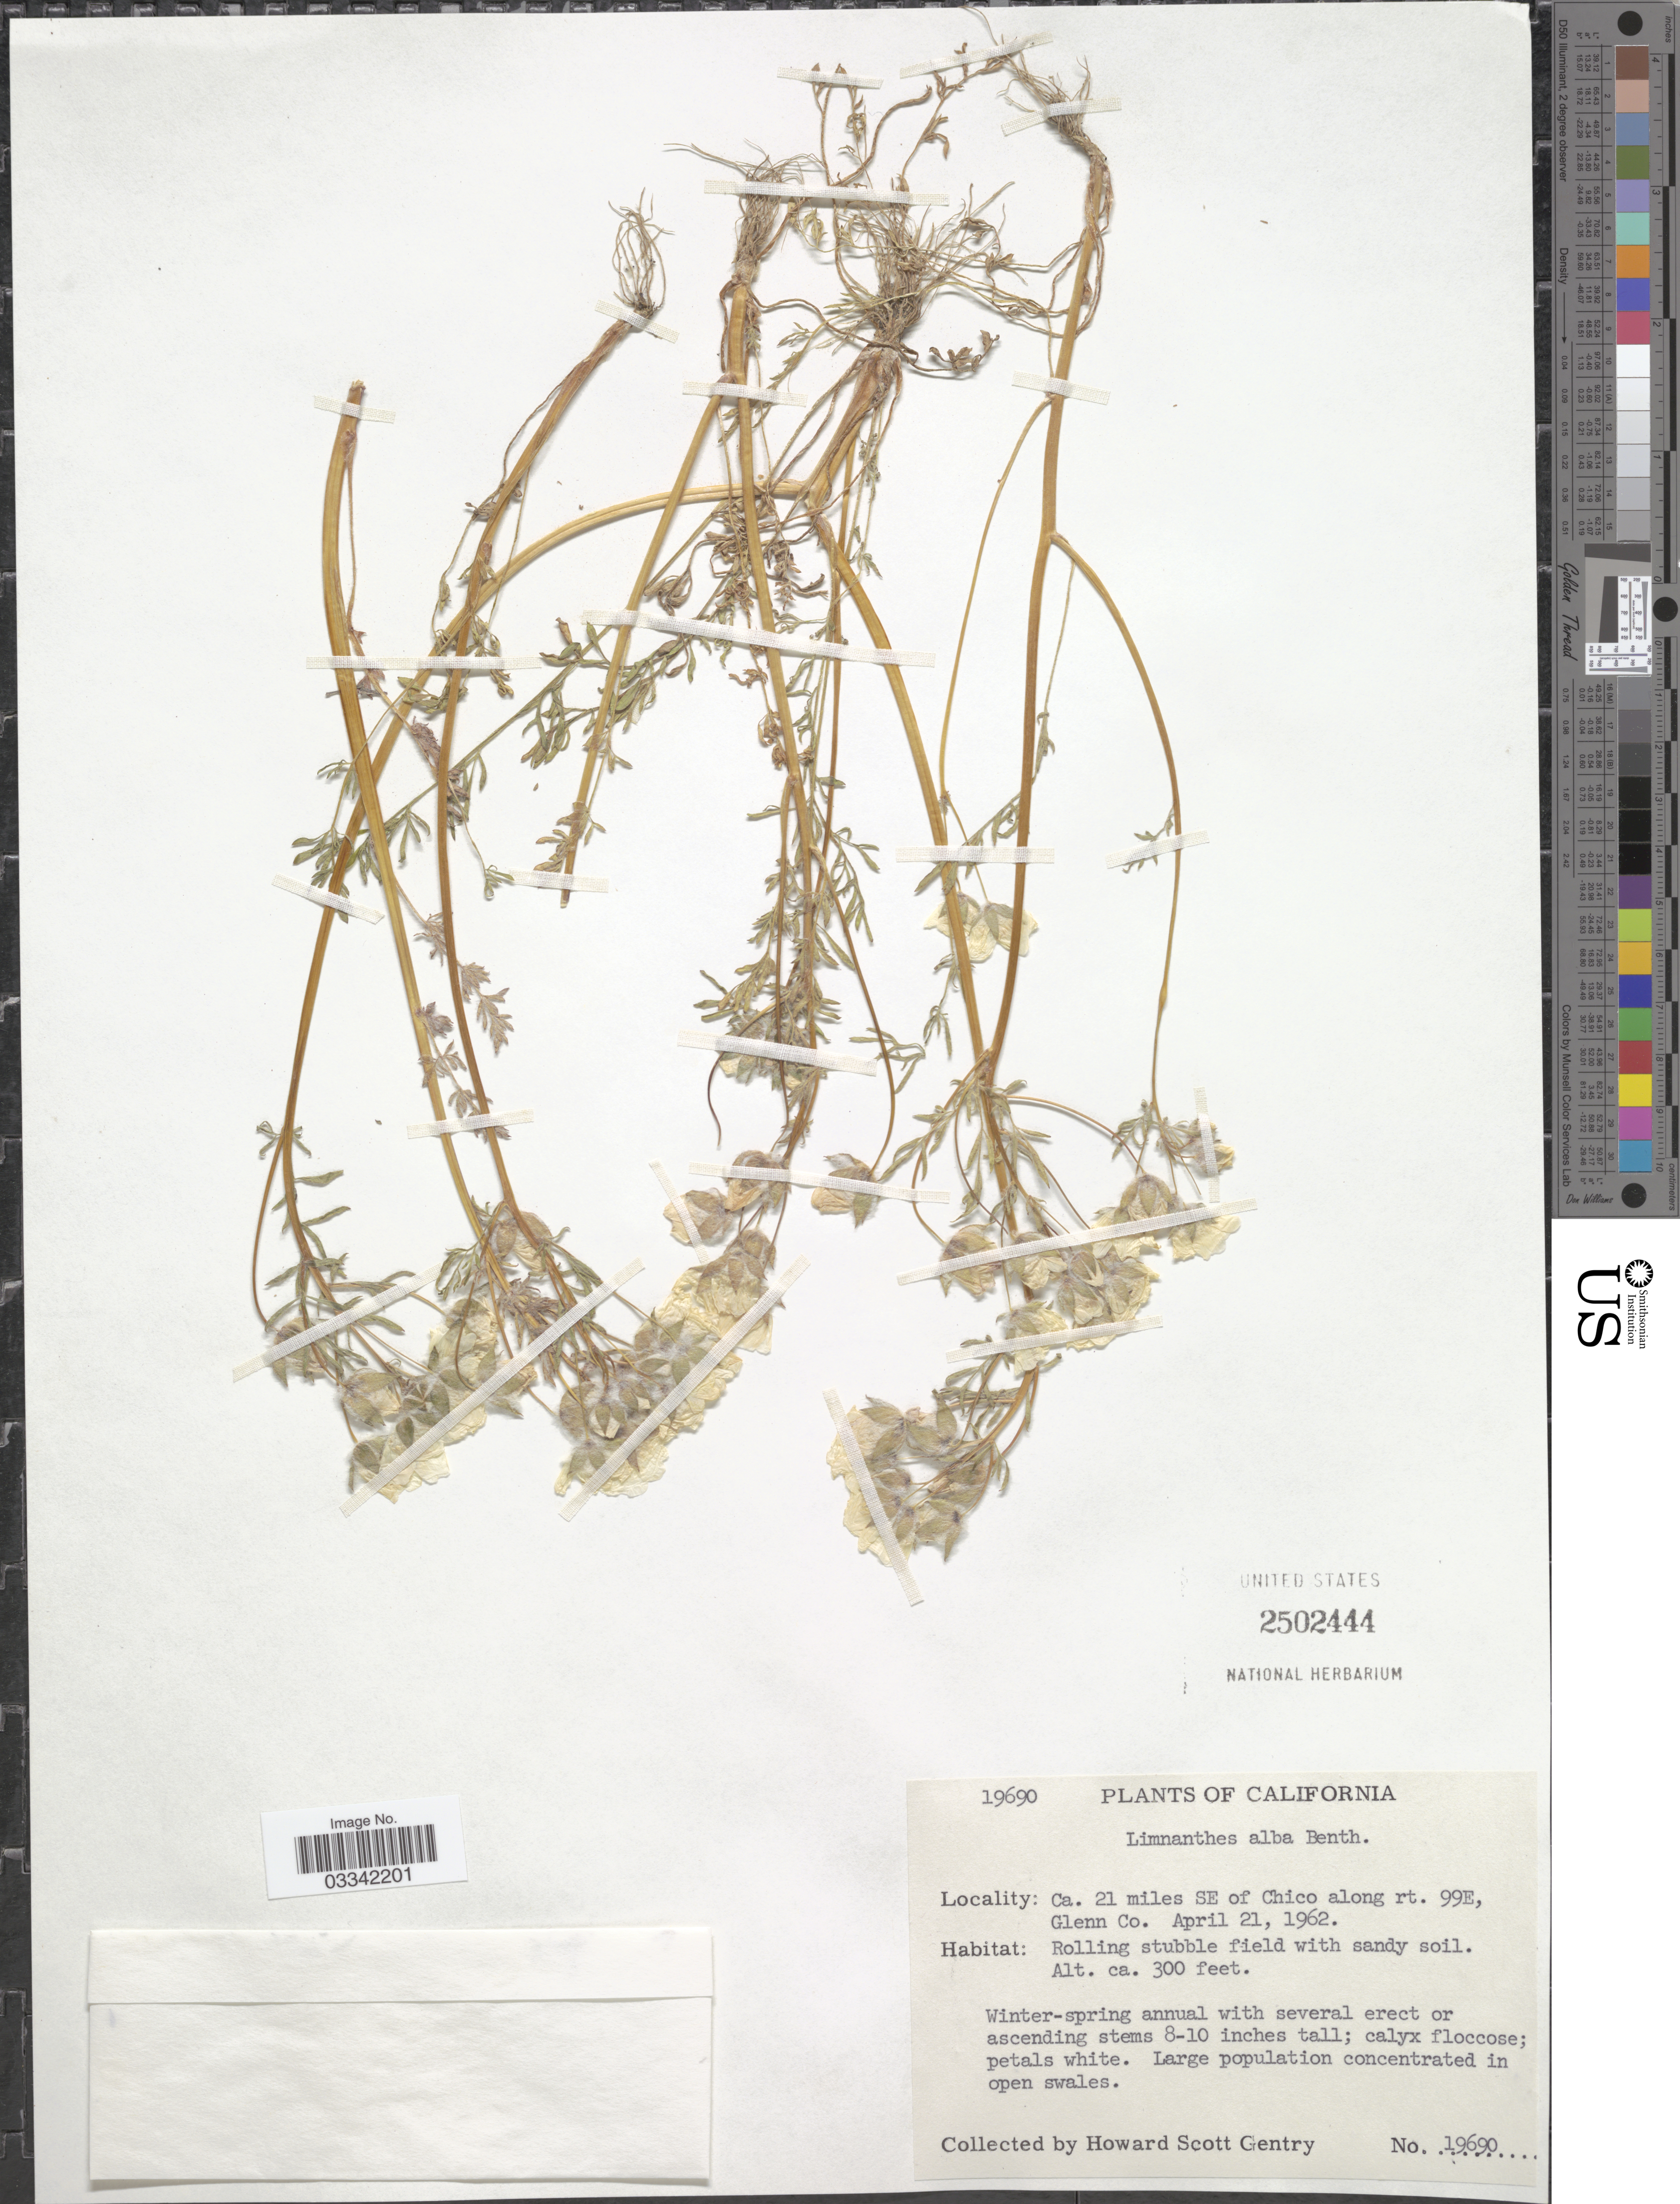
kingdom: Plantae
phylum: Tracheophyta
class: Magnoliopsida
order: Brassicales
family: Limnanthaceae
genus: Limnanthes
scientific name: Limnanthes alba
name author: Hartw. ex Benth.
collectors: H. S. Gentry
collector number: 19690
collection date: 1962-04-21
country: United States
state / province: California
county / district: Butte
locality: Ca. 21 miles SE of Chico along rt. 99E, Glenn Co.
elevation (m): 91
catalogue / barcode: US 2502444